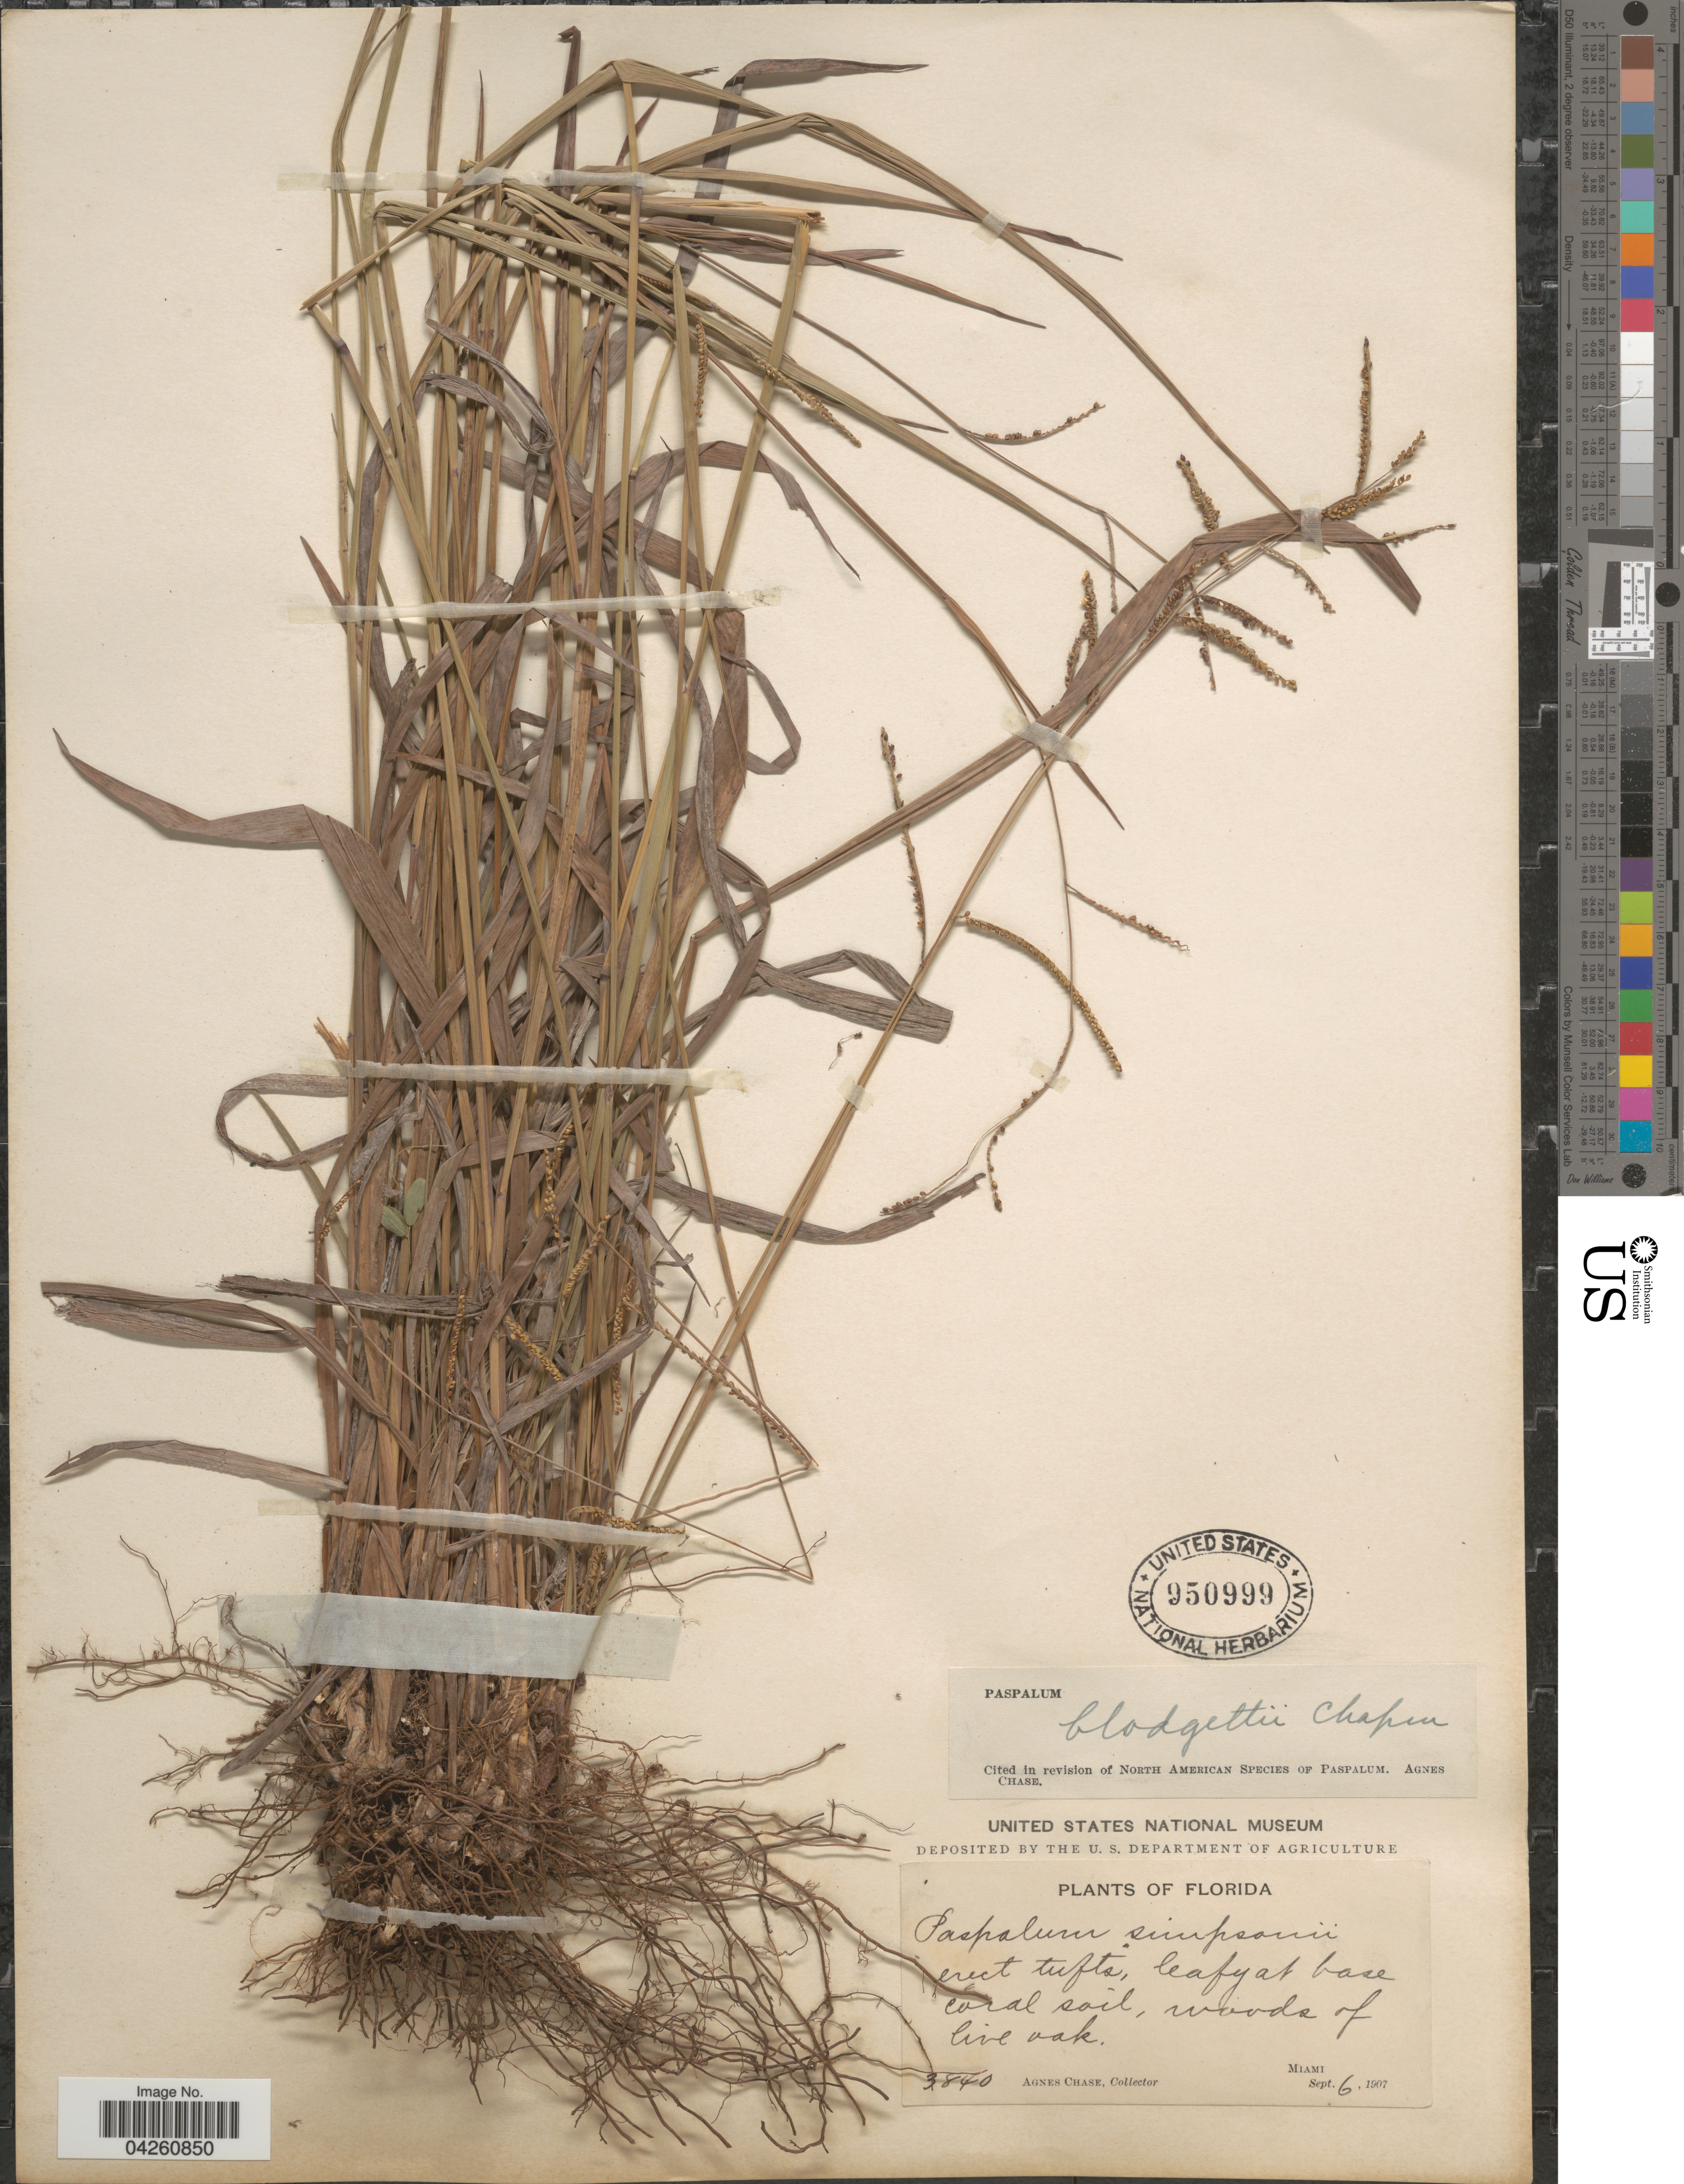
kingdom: Plantae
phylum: Tracheophyta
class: Liliopsida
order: Poales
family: Poaceae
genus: Paspalum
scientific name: Paspalum blodgettii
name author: Chapm.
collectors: A. Chase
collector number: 3840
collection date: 1907-09-06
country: United States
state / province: Florida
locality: Woods of live oak. Miami.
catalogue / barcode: US 950999